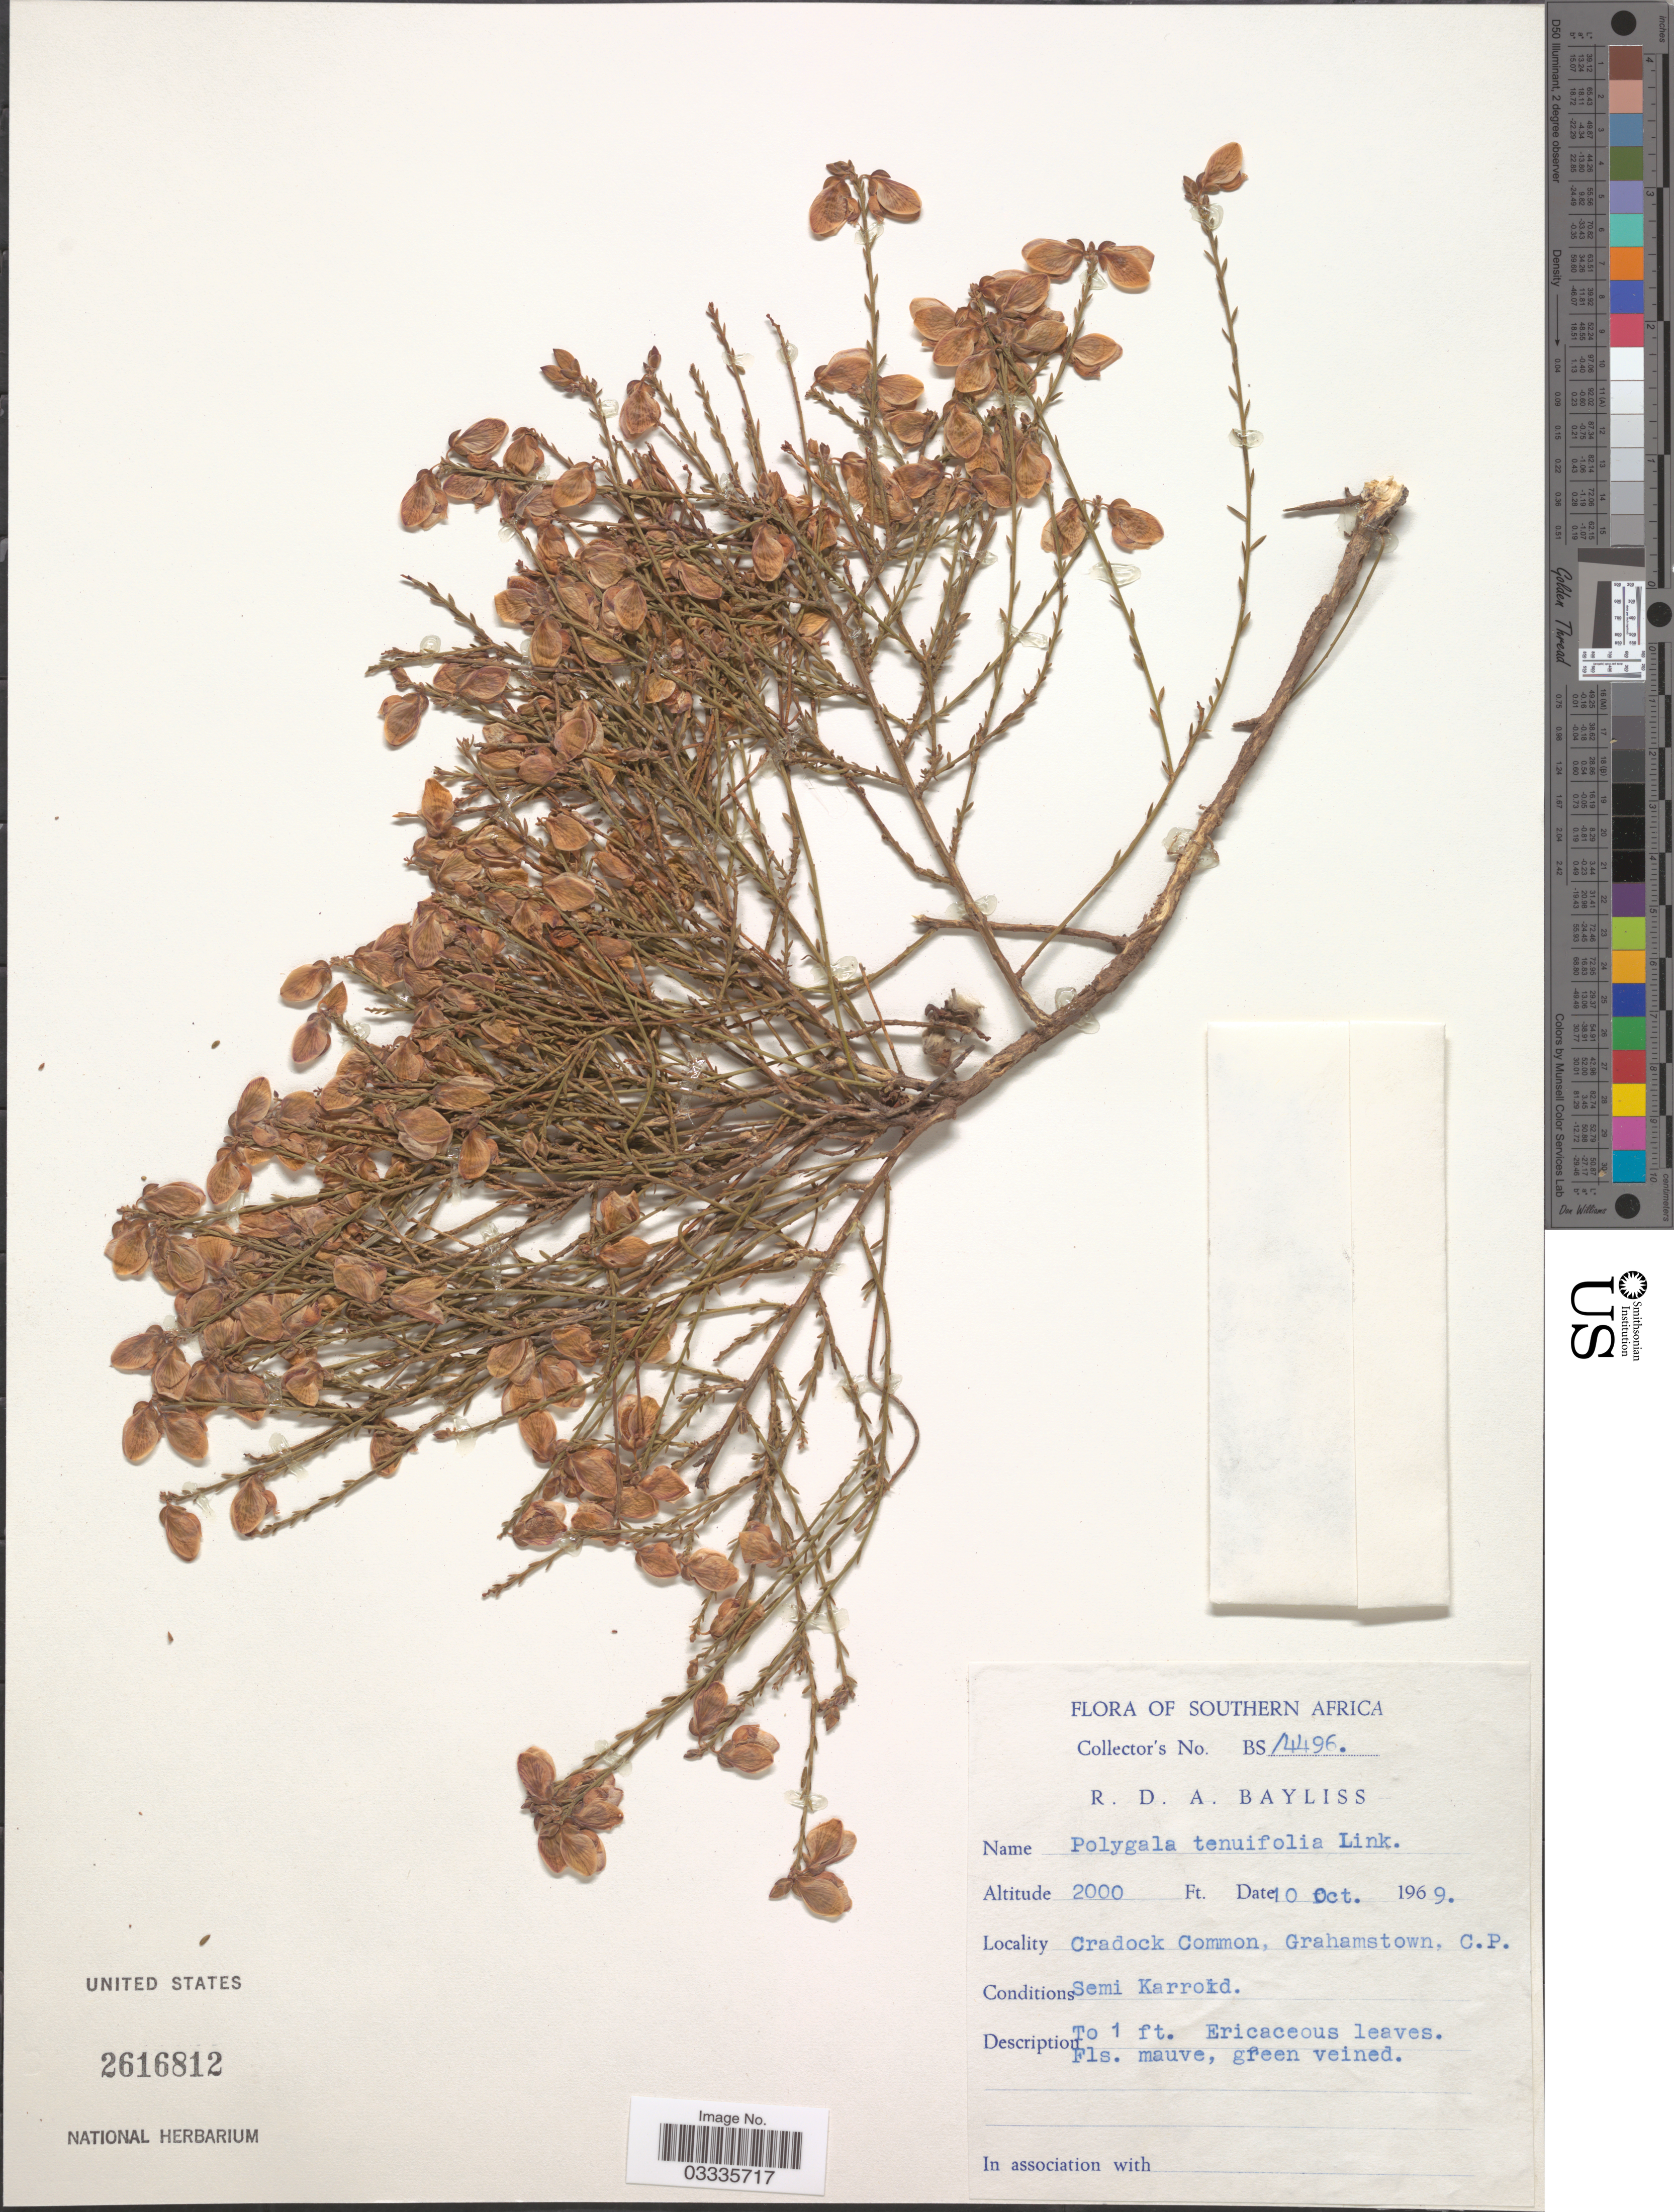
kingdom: Plantae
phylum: Tracheophyta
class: Magnoliopsida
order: Fabales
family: Polygalaceae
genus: Polygala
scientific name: Polygala tenuifolia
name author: Willd.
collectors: R. Bayliss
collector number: BS/4496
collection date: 1969-10-10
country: South Africa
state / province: Eastern Cape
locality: Southern Africa. Cradock Common. Grahamstown, C.P.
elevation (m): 610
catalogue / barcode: US 2616812